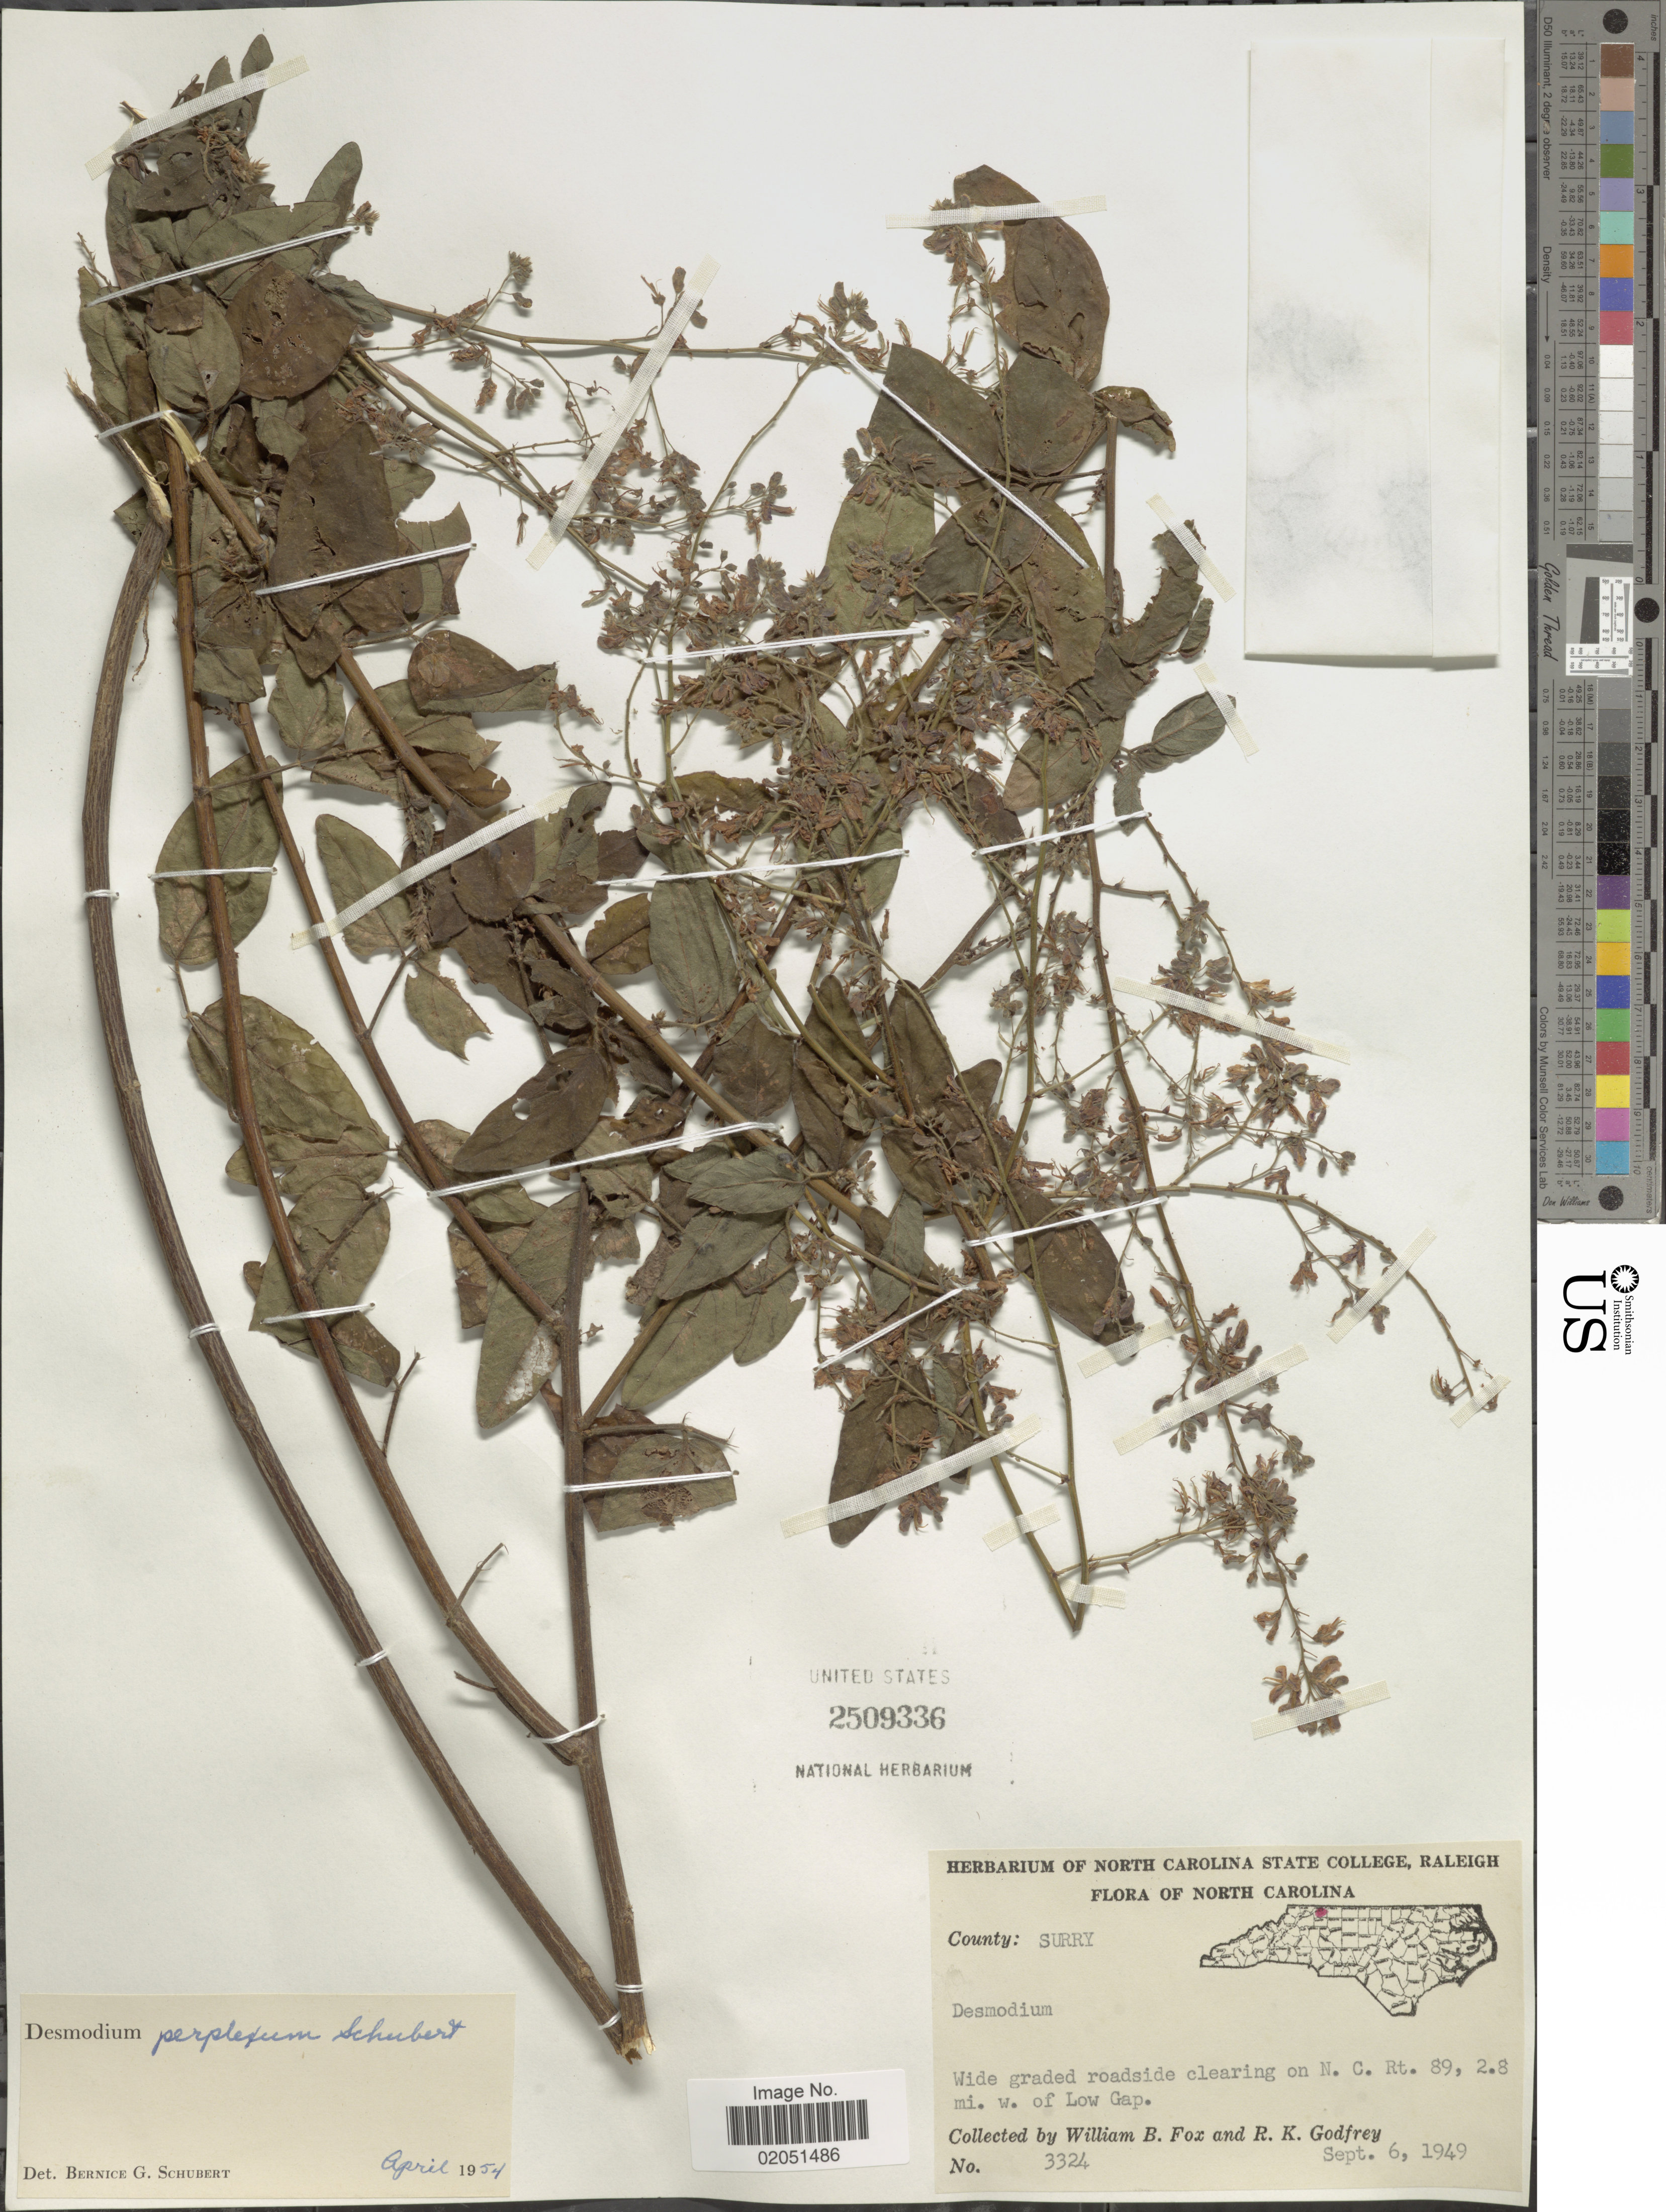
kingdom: Plantae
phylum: Tracheophyta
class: Magnoliopsida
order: Fabales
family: Fabaceae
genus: Desmodium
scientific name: Desmodium perplexum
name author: B.G. Schub.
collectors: W. B. Fox & R. K. Godfrey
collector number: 3324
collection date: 1949-09-06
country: United States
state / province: North Carolina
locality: County: Surry, wide graded roadside clearing on N.C. Rt. 89, 2.8 mi. w. of Low Gap.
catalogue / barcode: US 2509336